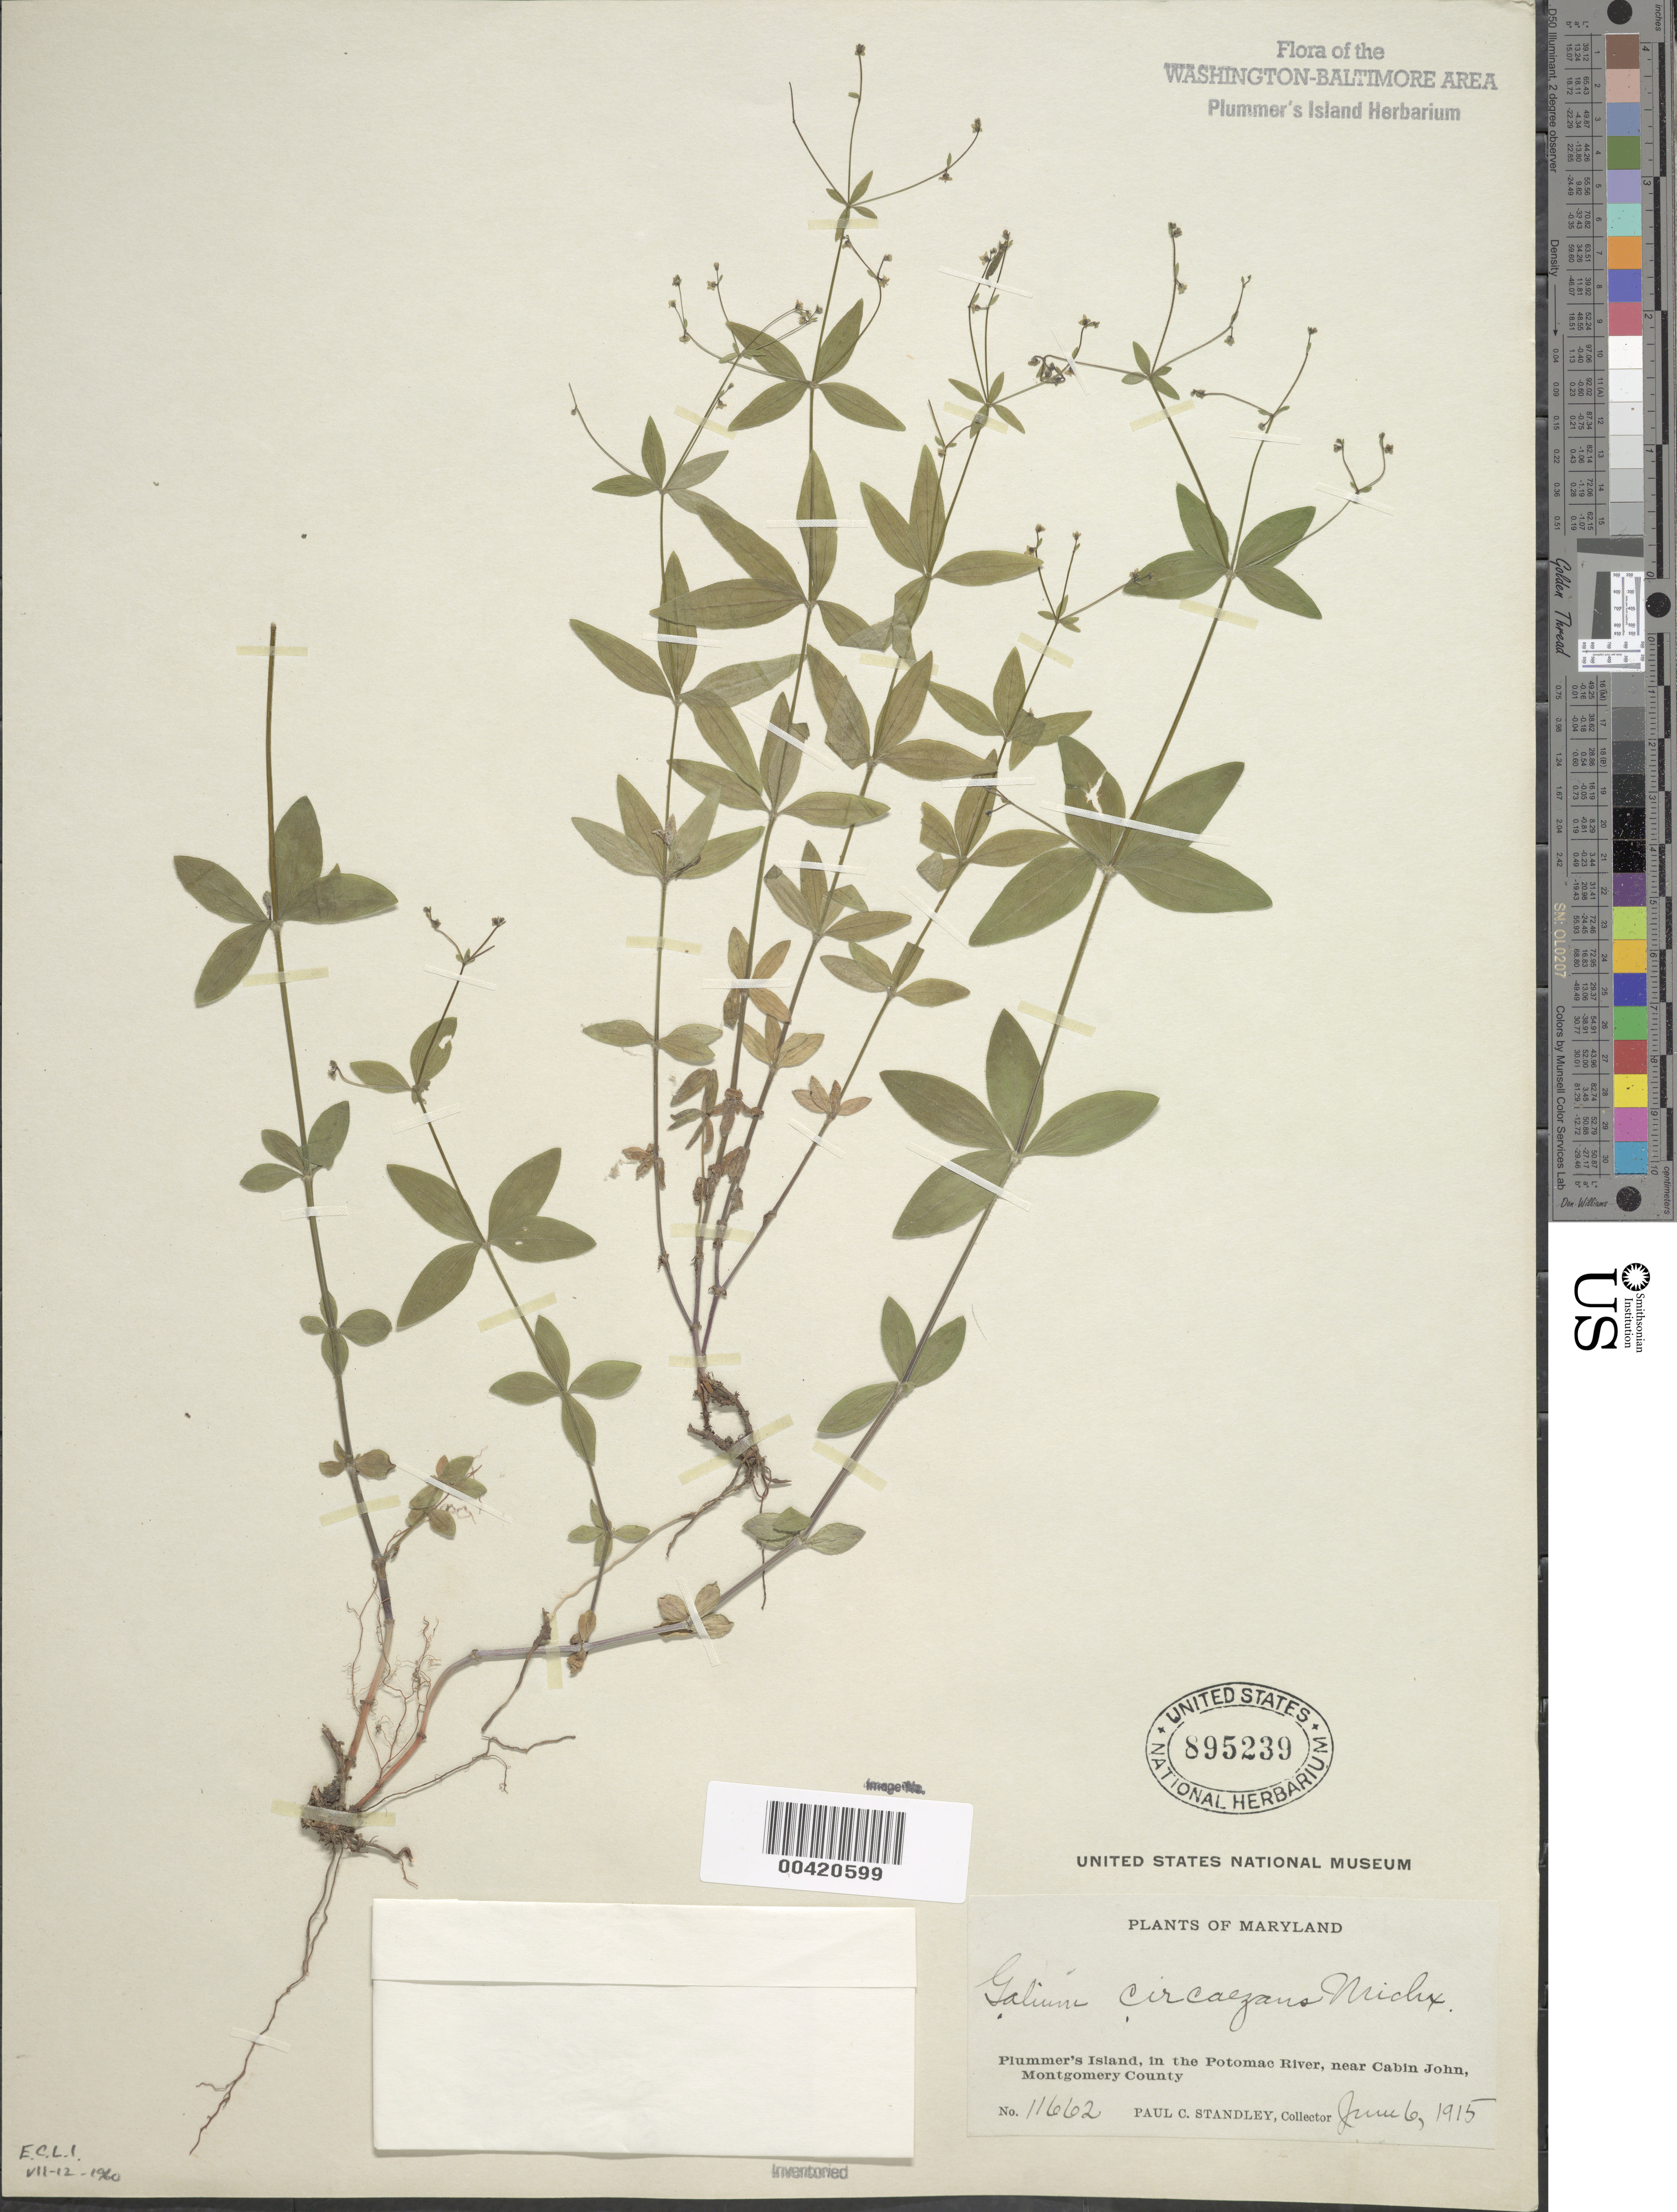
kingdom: Plantae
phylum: Tracheophyta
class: Magnoliopsida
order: Gentianales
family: Rubiaceae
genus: Galium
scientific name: Galium circaezans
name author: Michx.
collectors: P. C. Standley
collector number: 11662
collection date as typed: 06 Jun 1915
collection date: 1915-06-06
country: United States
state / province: Maryland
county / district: Montgomery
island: Plummers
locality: Plummer's Island C. & O. Canal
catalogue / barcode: US 895239